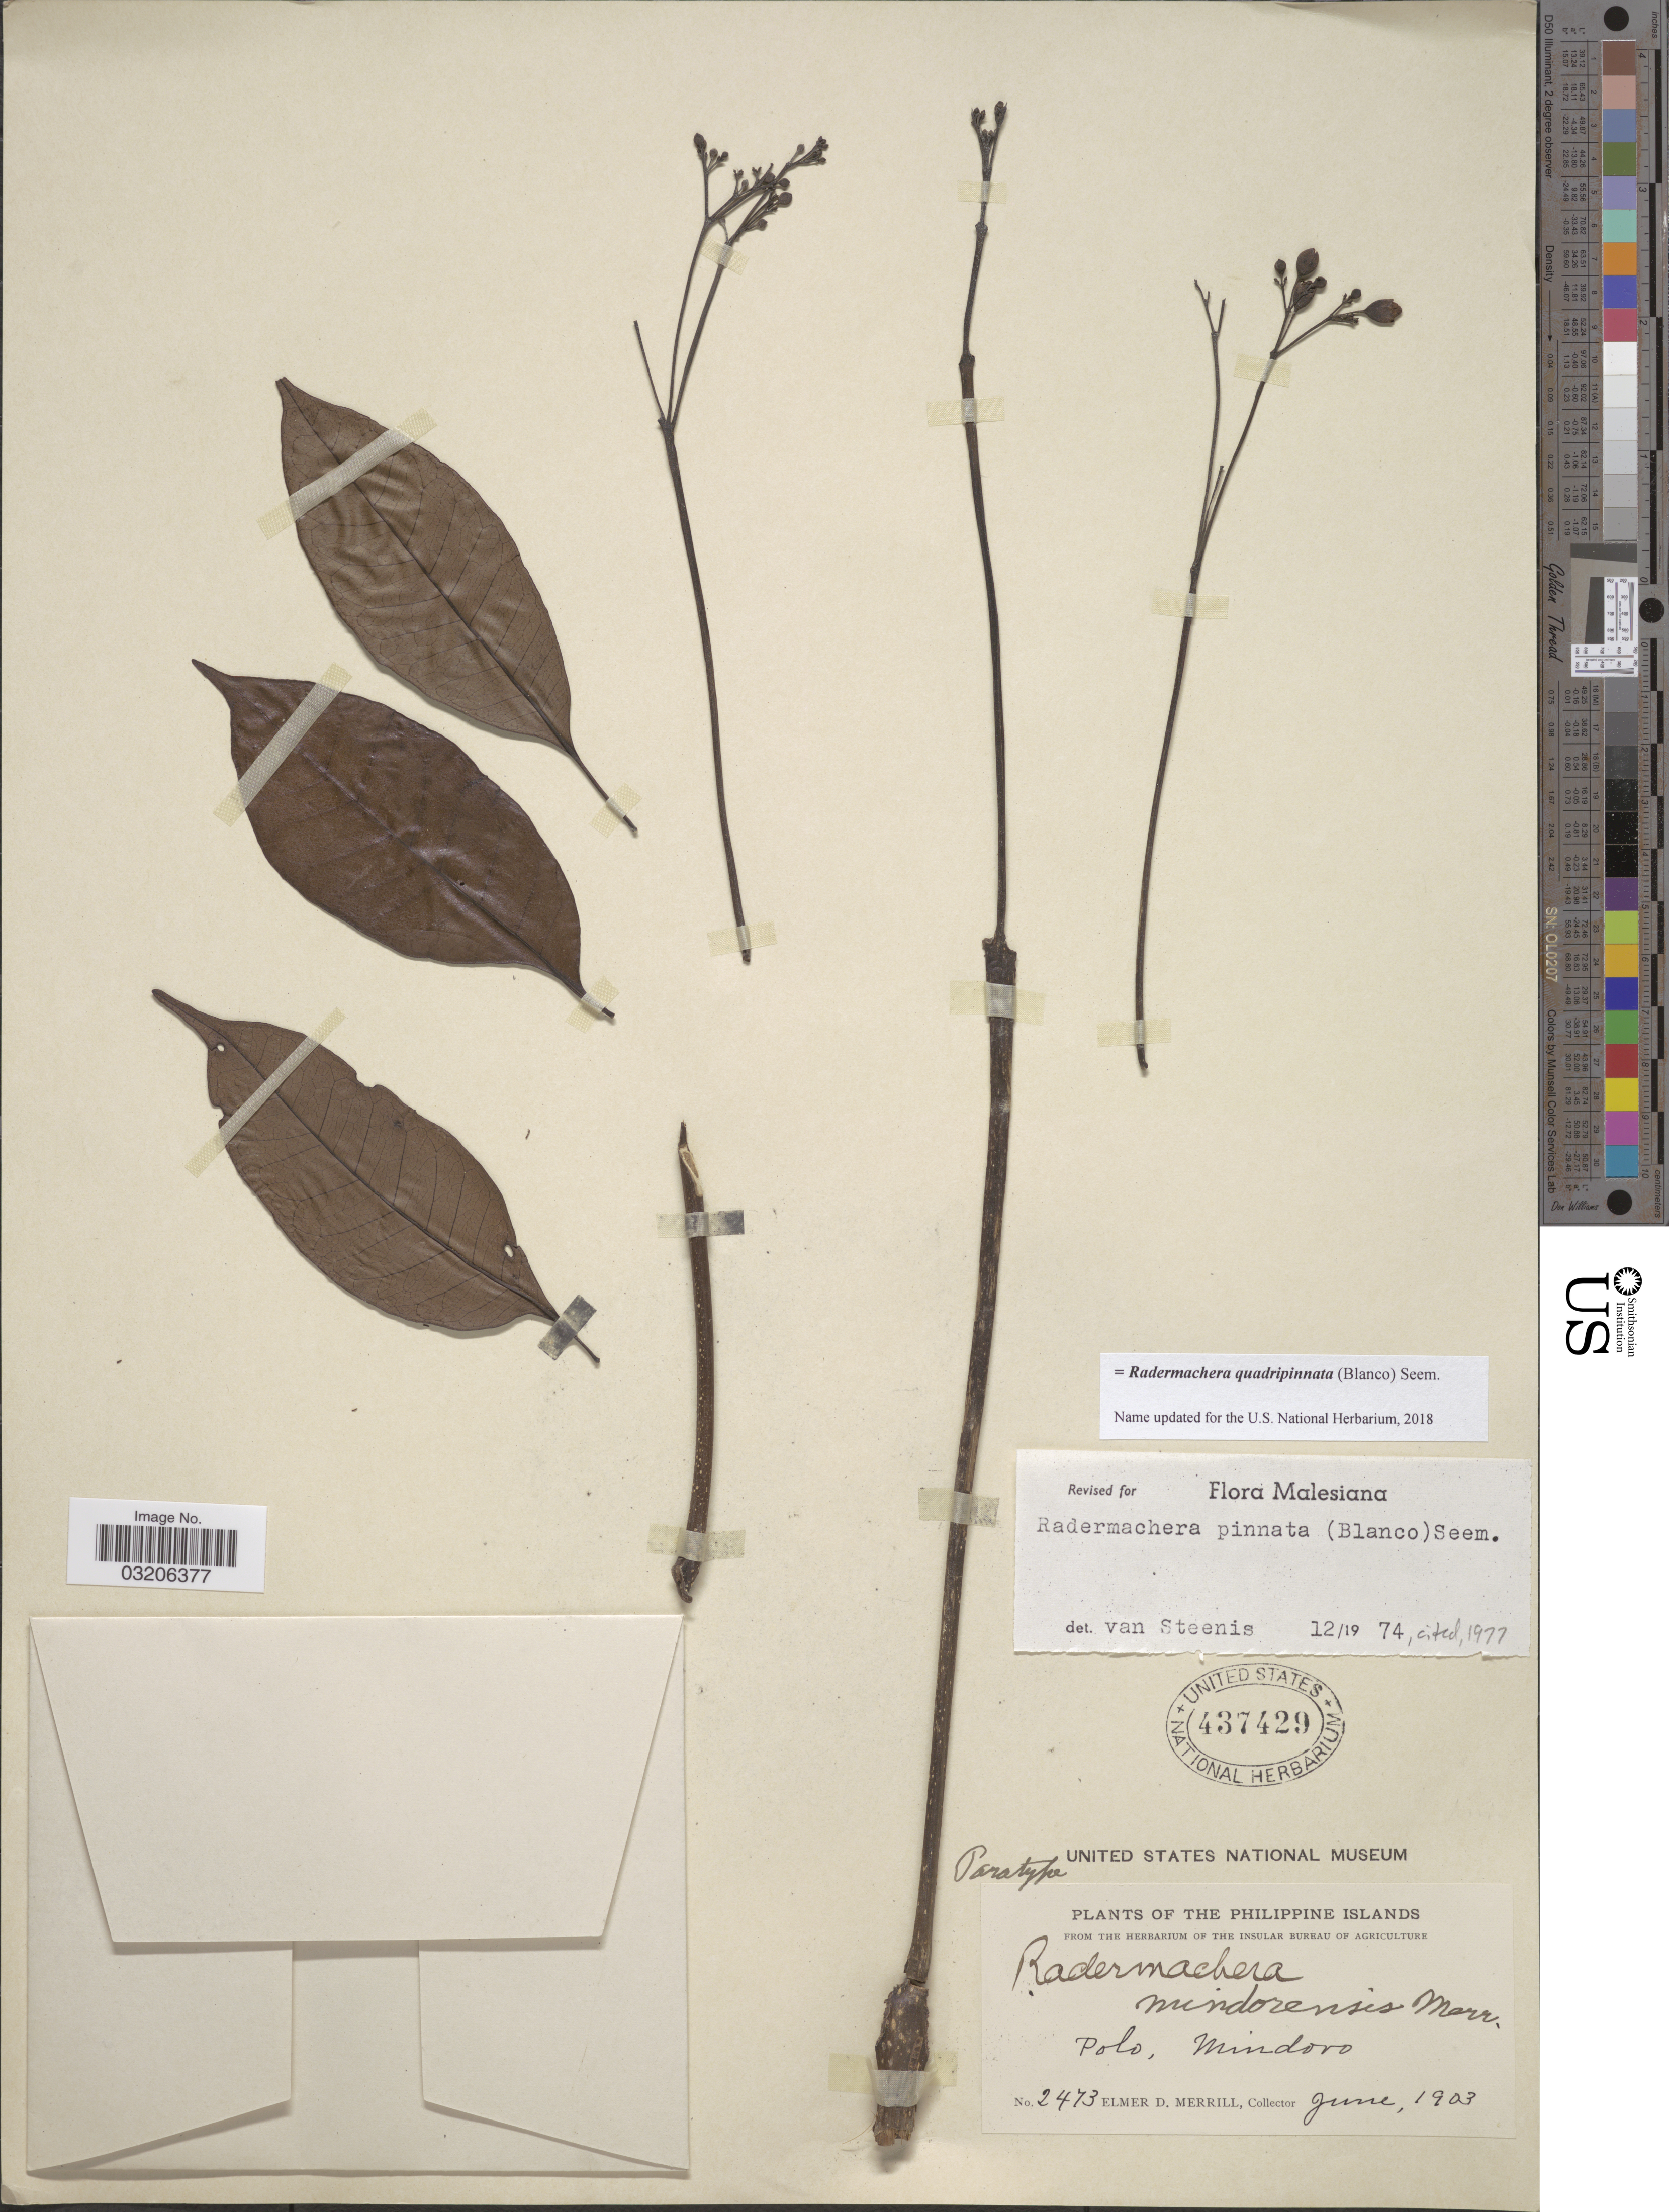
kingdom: Plantae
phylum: Tracheophyta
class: Magnoliopsida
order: Lamiales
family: Bignoniaceae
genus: Radermachera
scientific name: Radermachera quadripinnata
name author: (Blanco) Seem.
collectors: E. D. Merrill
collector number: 2473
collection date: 1903-06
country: Philippines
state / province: Mimaropa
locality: Polo, Mindoro.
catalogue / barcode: US 437429